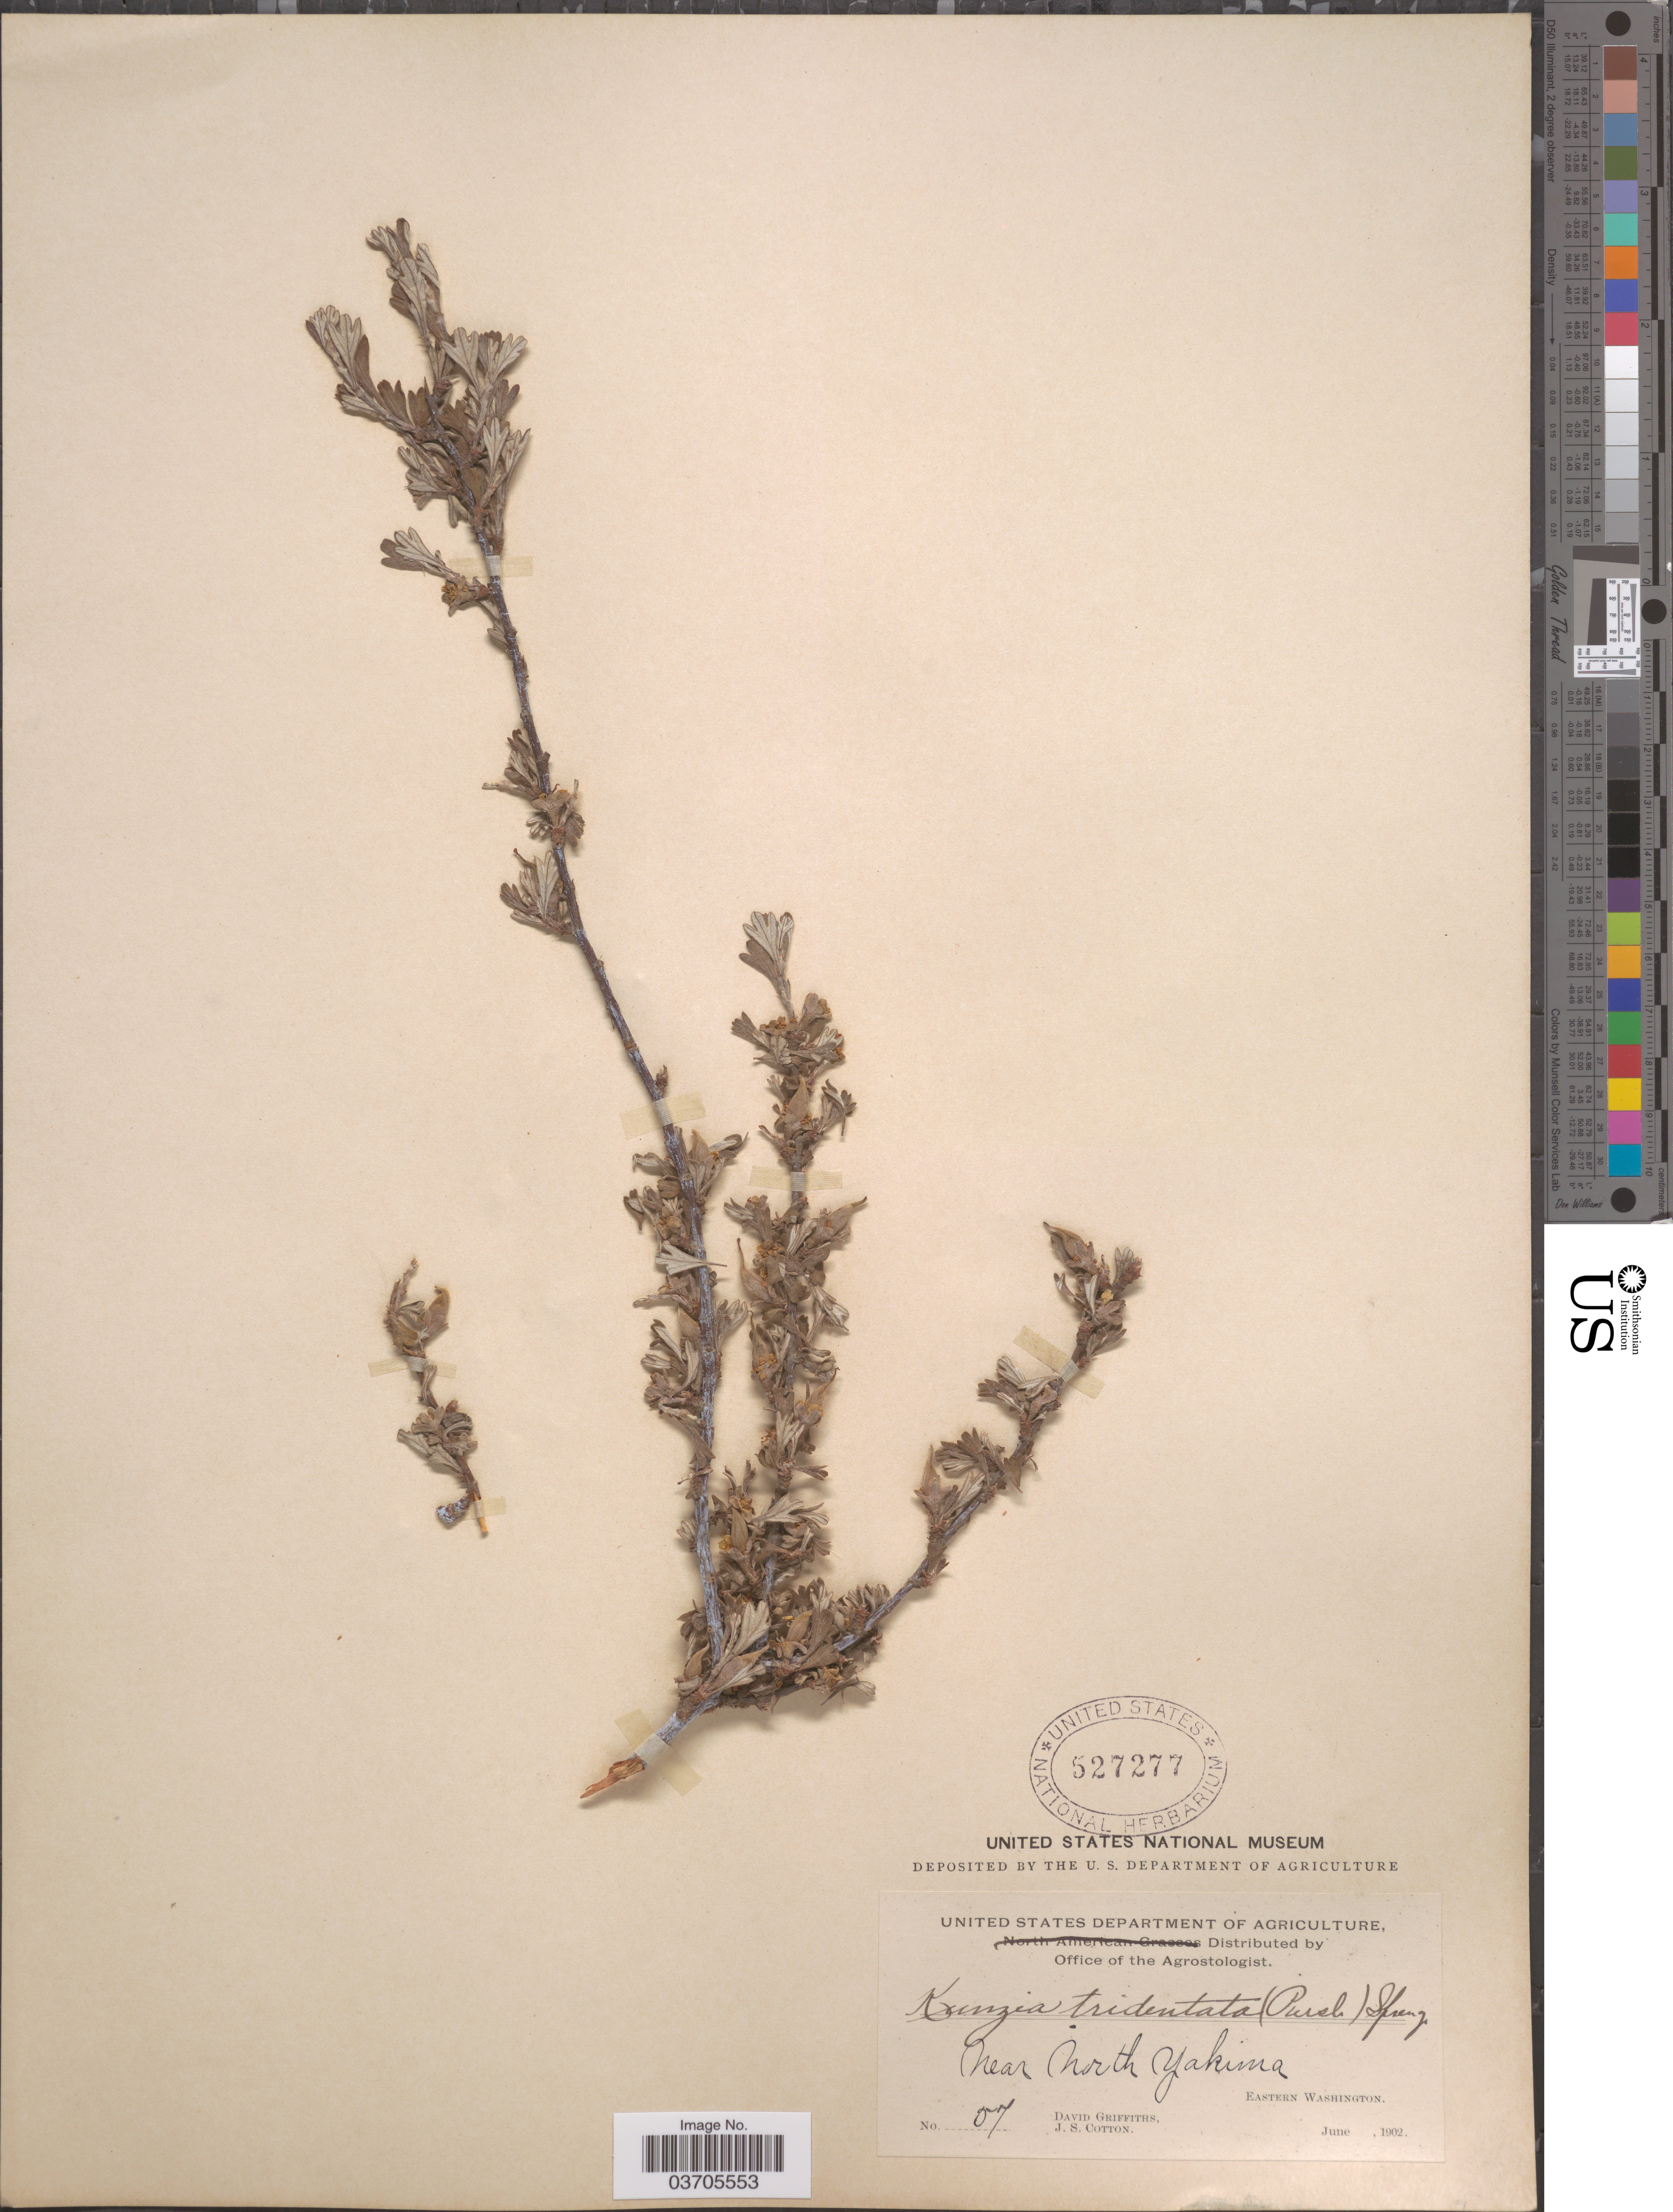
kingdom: Plantae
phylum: Tracheophyta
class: Magnoliopsida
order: Rosales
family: Rosaceae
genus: Purshia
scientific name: Purshia tridentata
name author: (Pursh) DC.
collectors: D. Griffiths & J. S. Cotton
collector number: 57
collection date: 1902-06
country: United States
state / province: Washington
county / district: Yakima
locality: Near North Yakima. Eastern Washington.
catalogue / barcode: US 527277